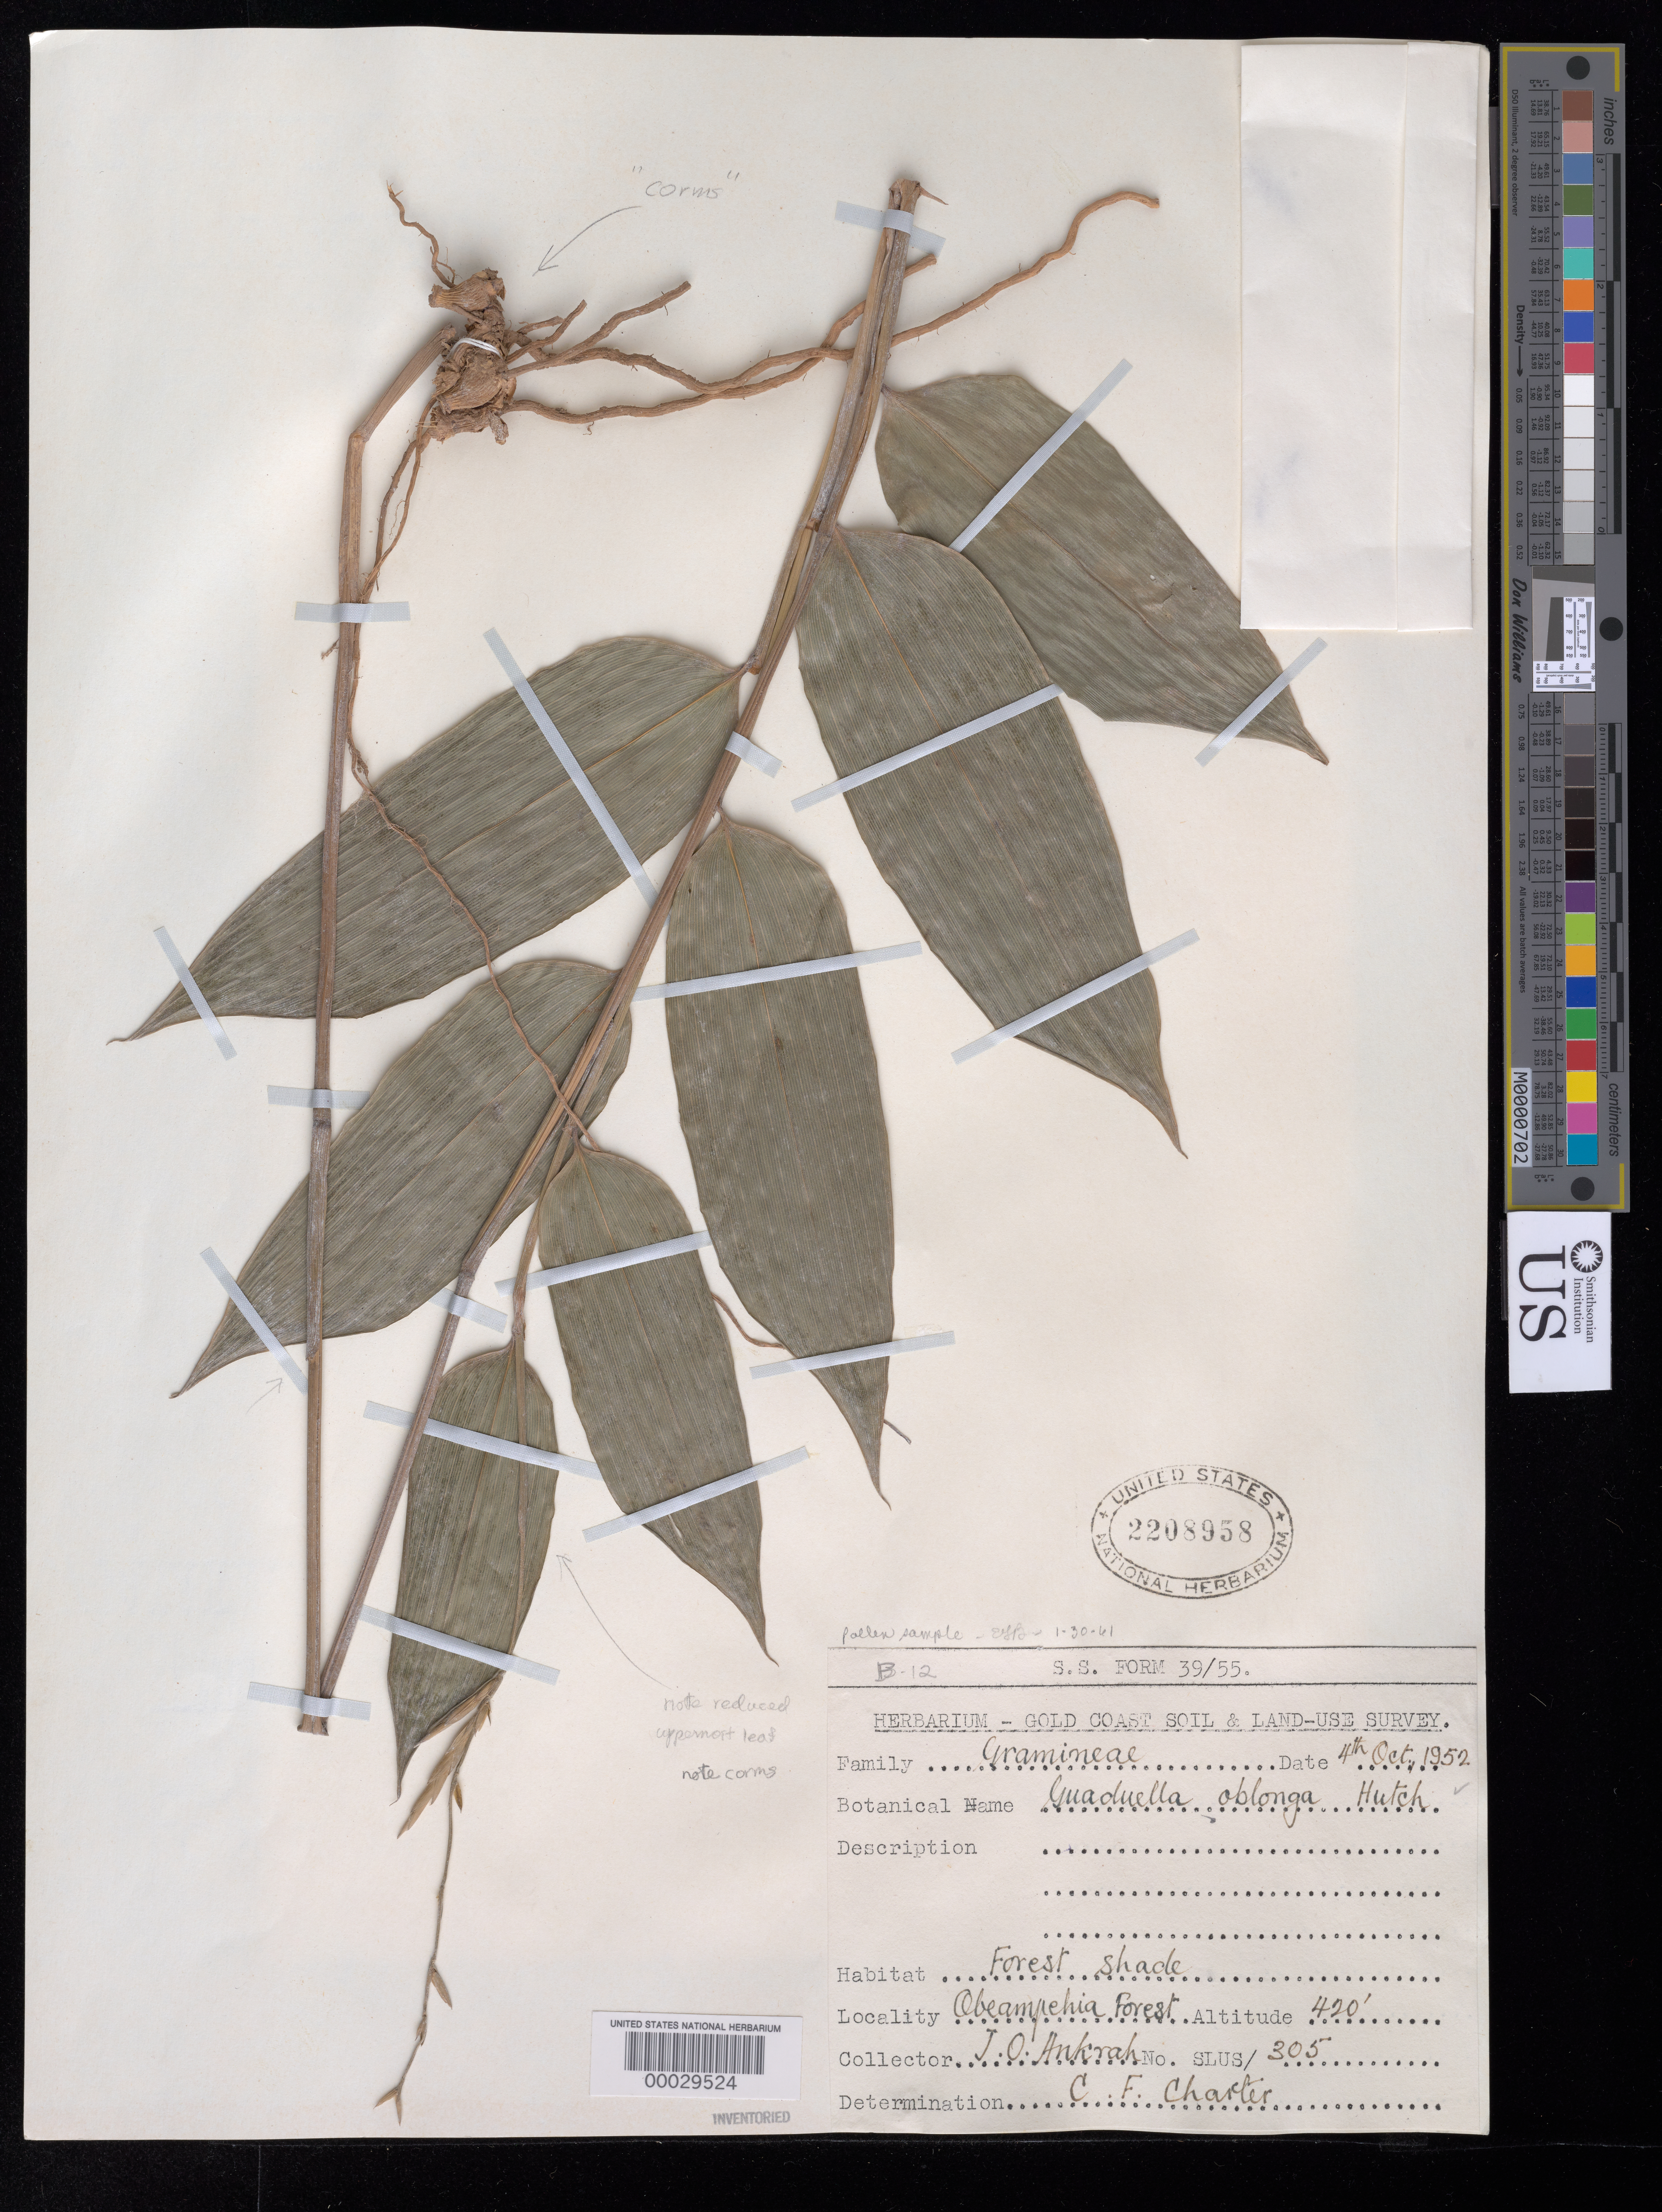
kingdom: Plantae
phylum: Tracheophyta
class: Liliopsida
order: Poales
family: Poaceae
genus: Guaduella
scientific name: Guaduella oblonga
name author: Hutch.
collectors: J. Ankrah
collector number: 305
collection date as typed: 04 Oct 1952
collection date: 1952-10-04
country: Ghana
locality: Obeampehia forest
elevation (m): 128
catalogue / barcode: US 2208958